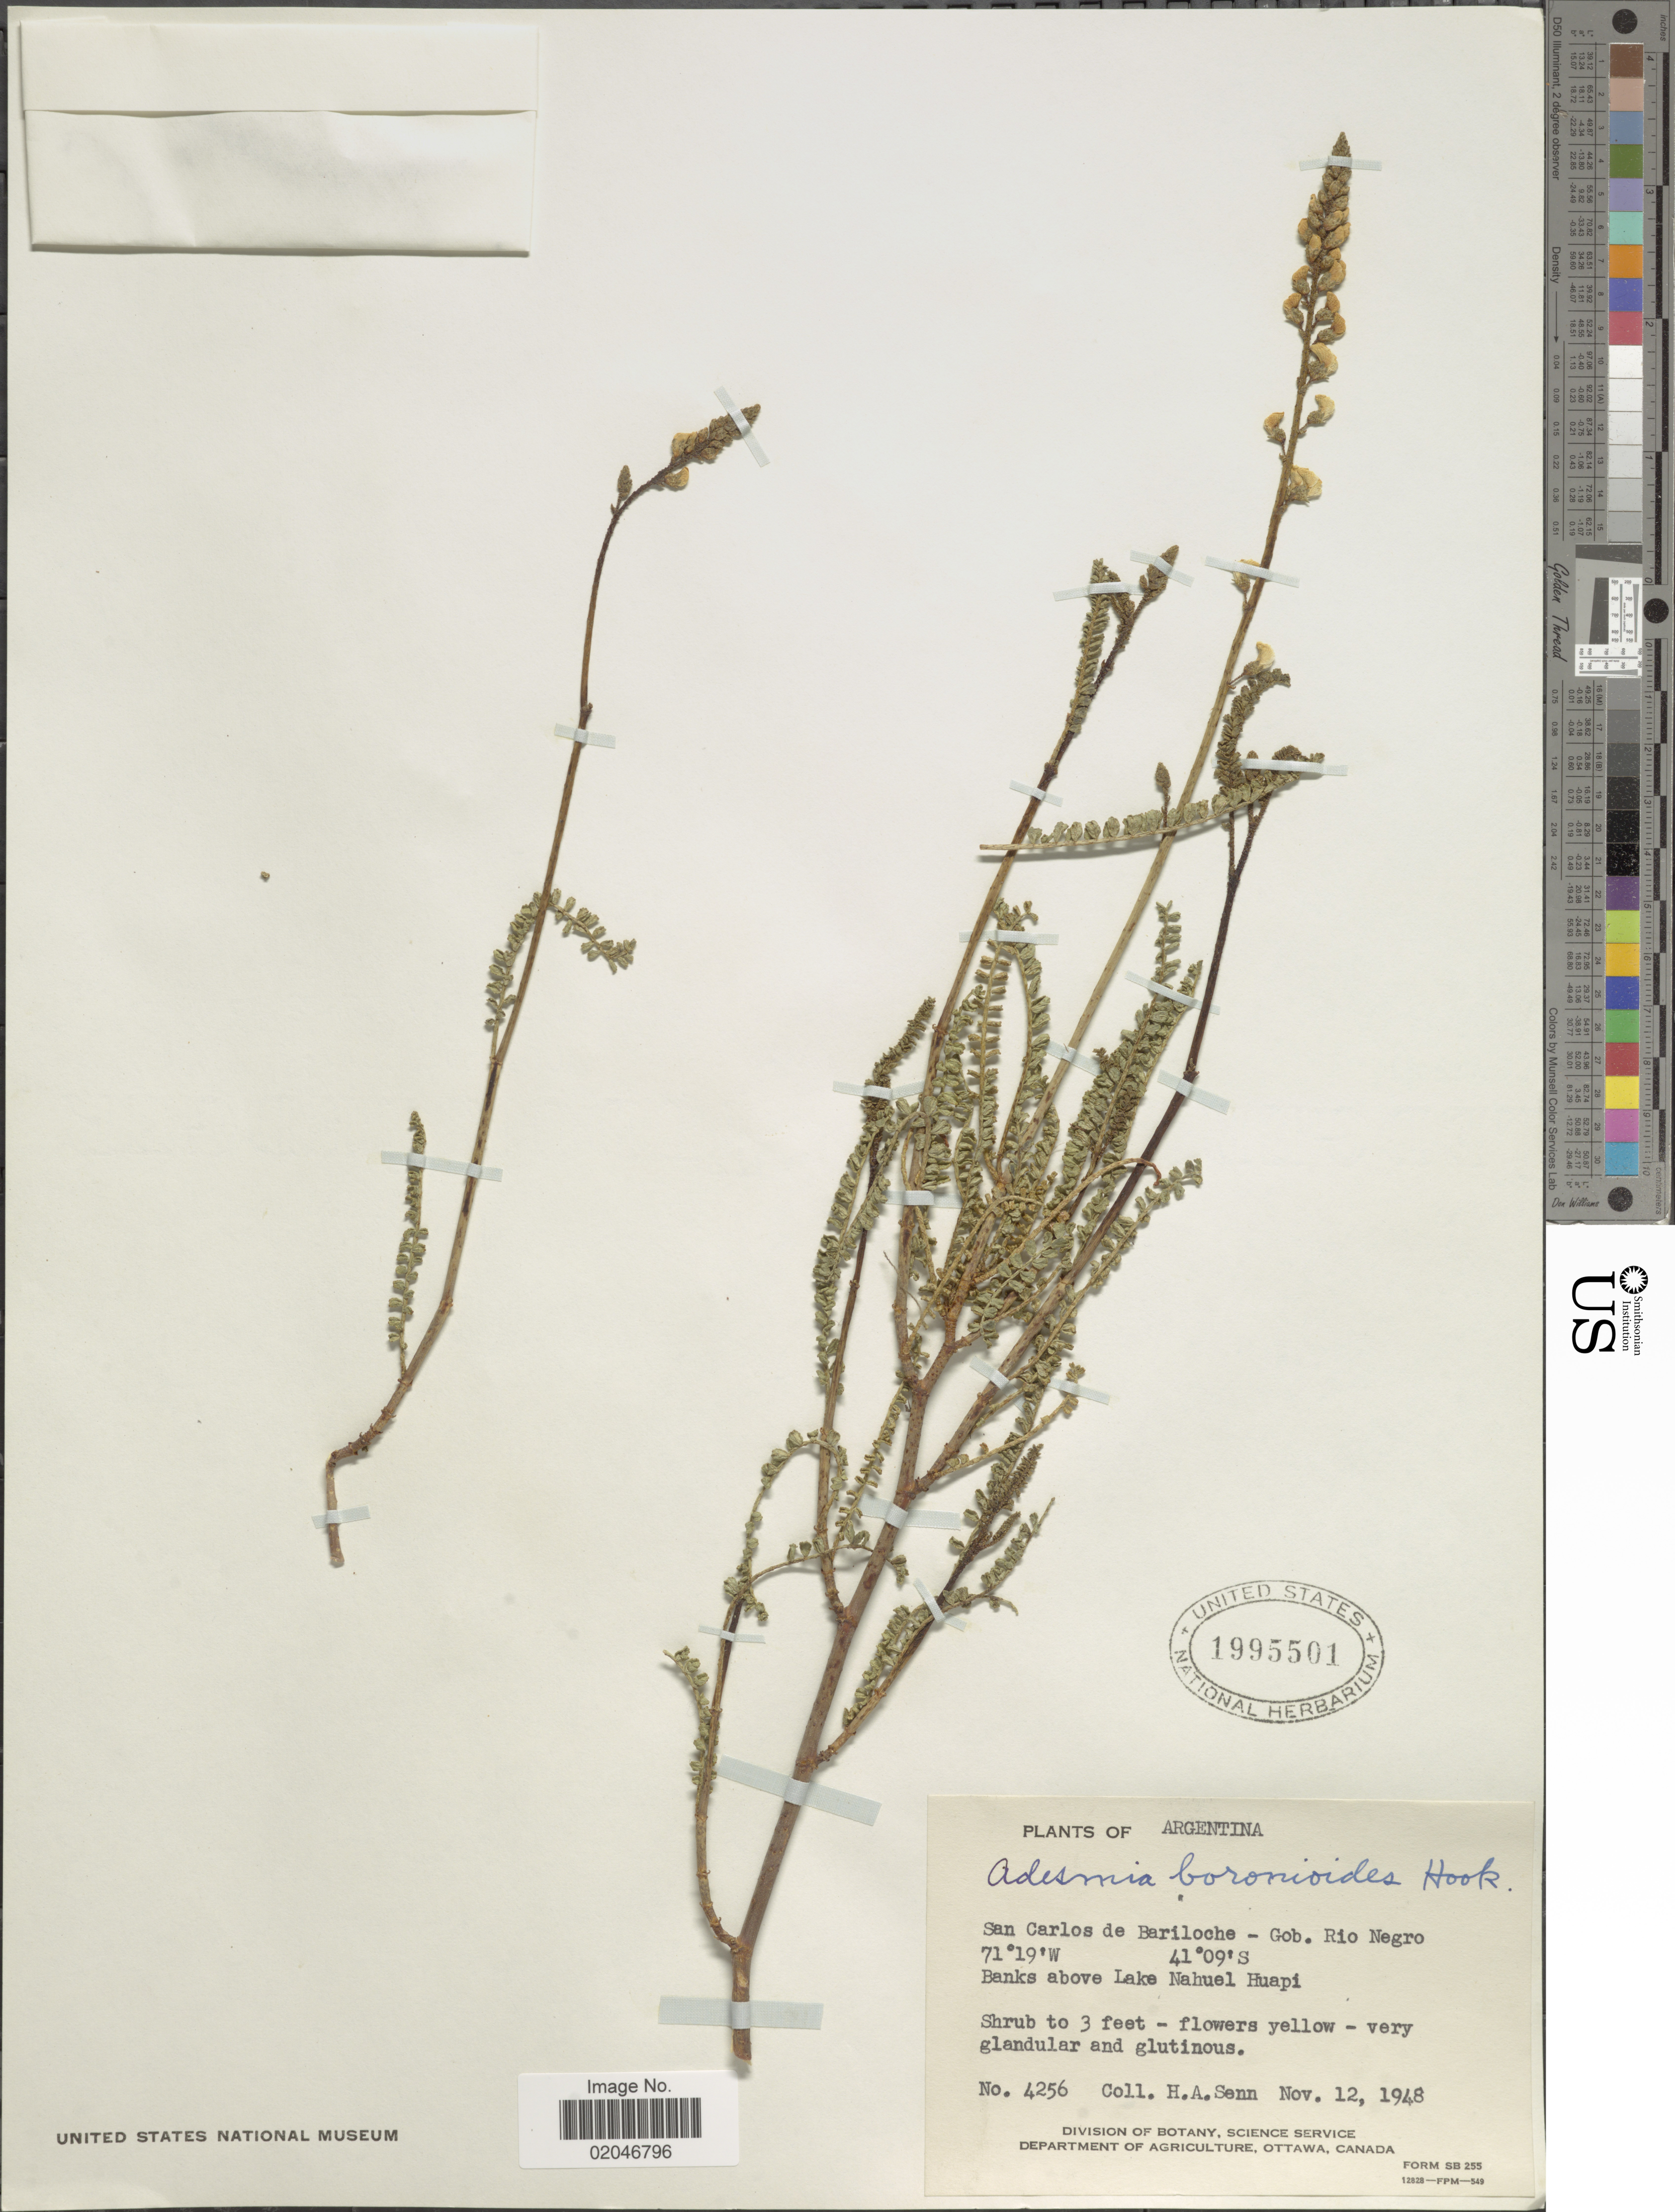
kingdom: Plantae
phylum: Tracheophyta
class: Magnoliopsida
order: Fabales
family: Fabaceae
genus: Adesmia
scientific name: Adesmia boronioides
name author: Hook. f.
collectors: H. Senn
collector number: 4256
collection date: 1948-11-12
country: Argentina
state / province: Rio Negro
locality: San Carlos de Bariloche - Gob. Rio Negro, Banks above Lake Nahuel Huapi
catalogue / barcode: US 1995501